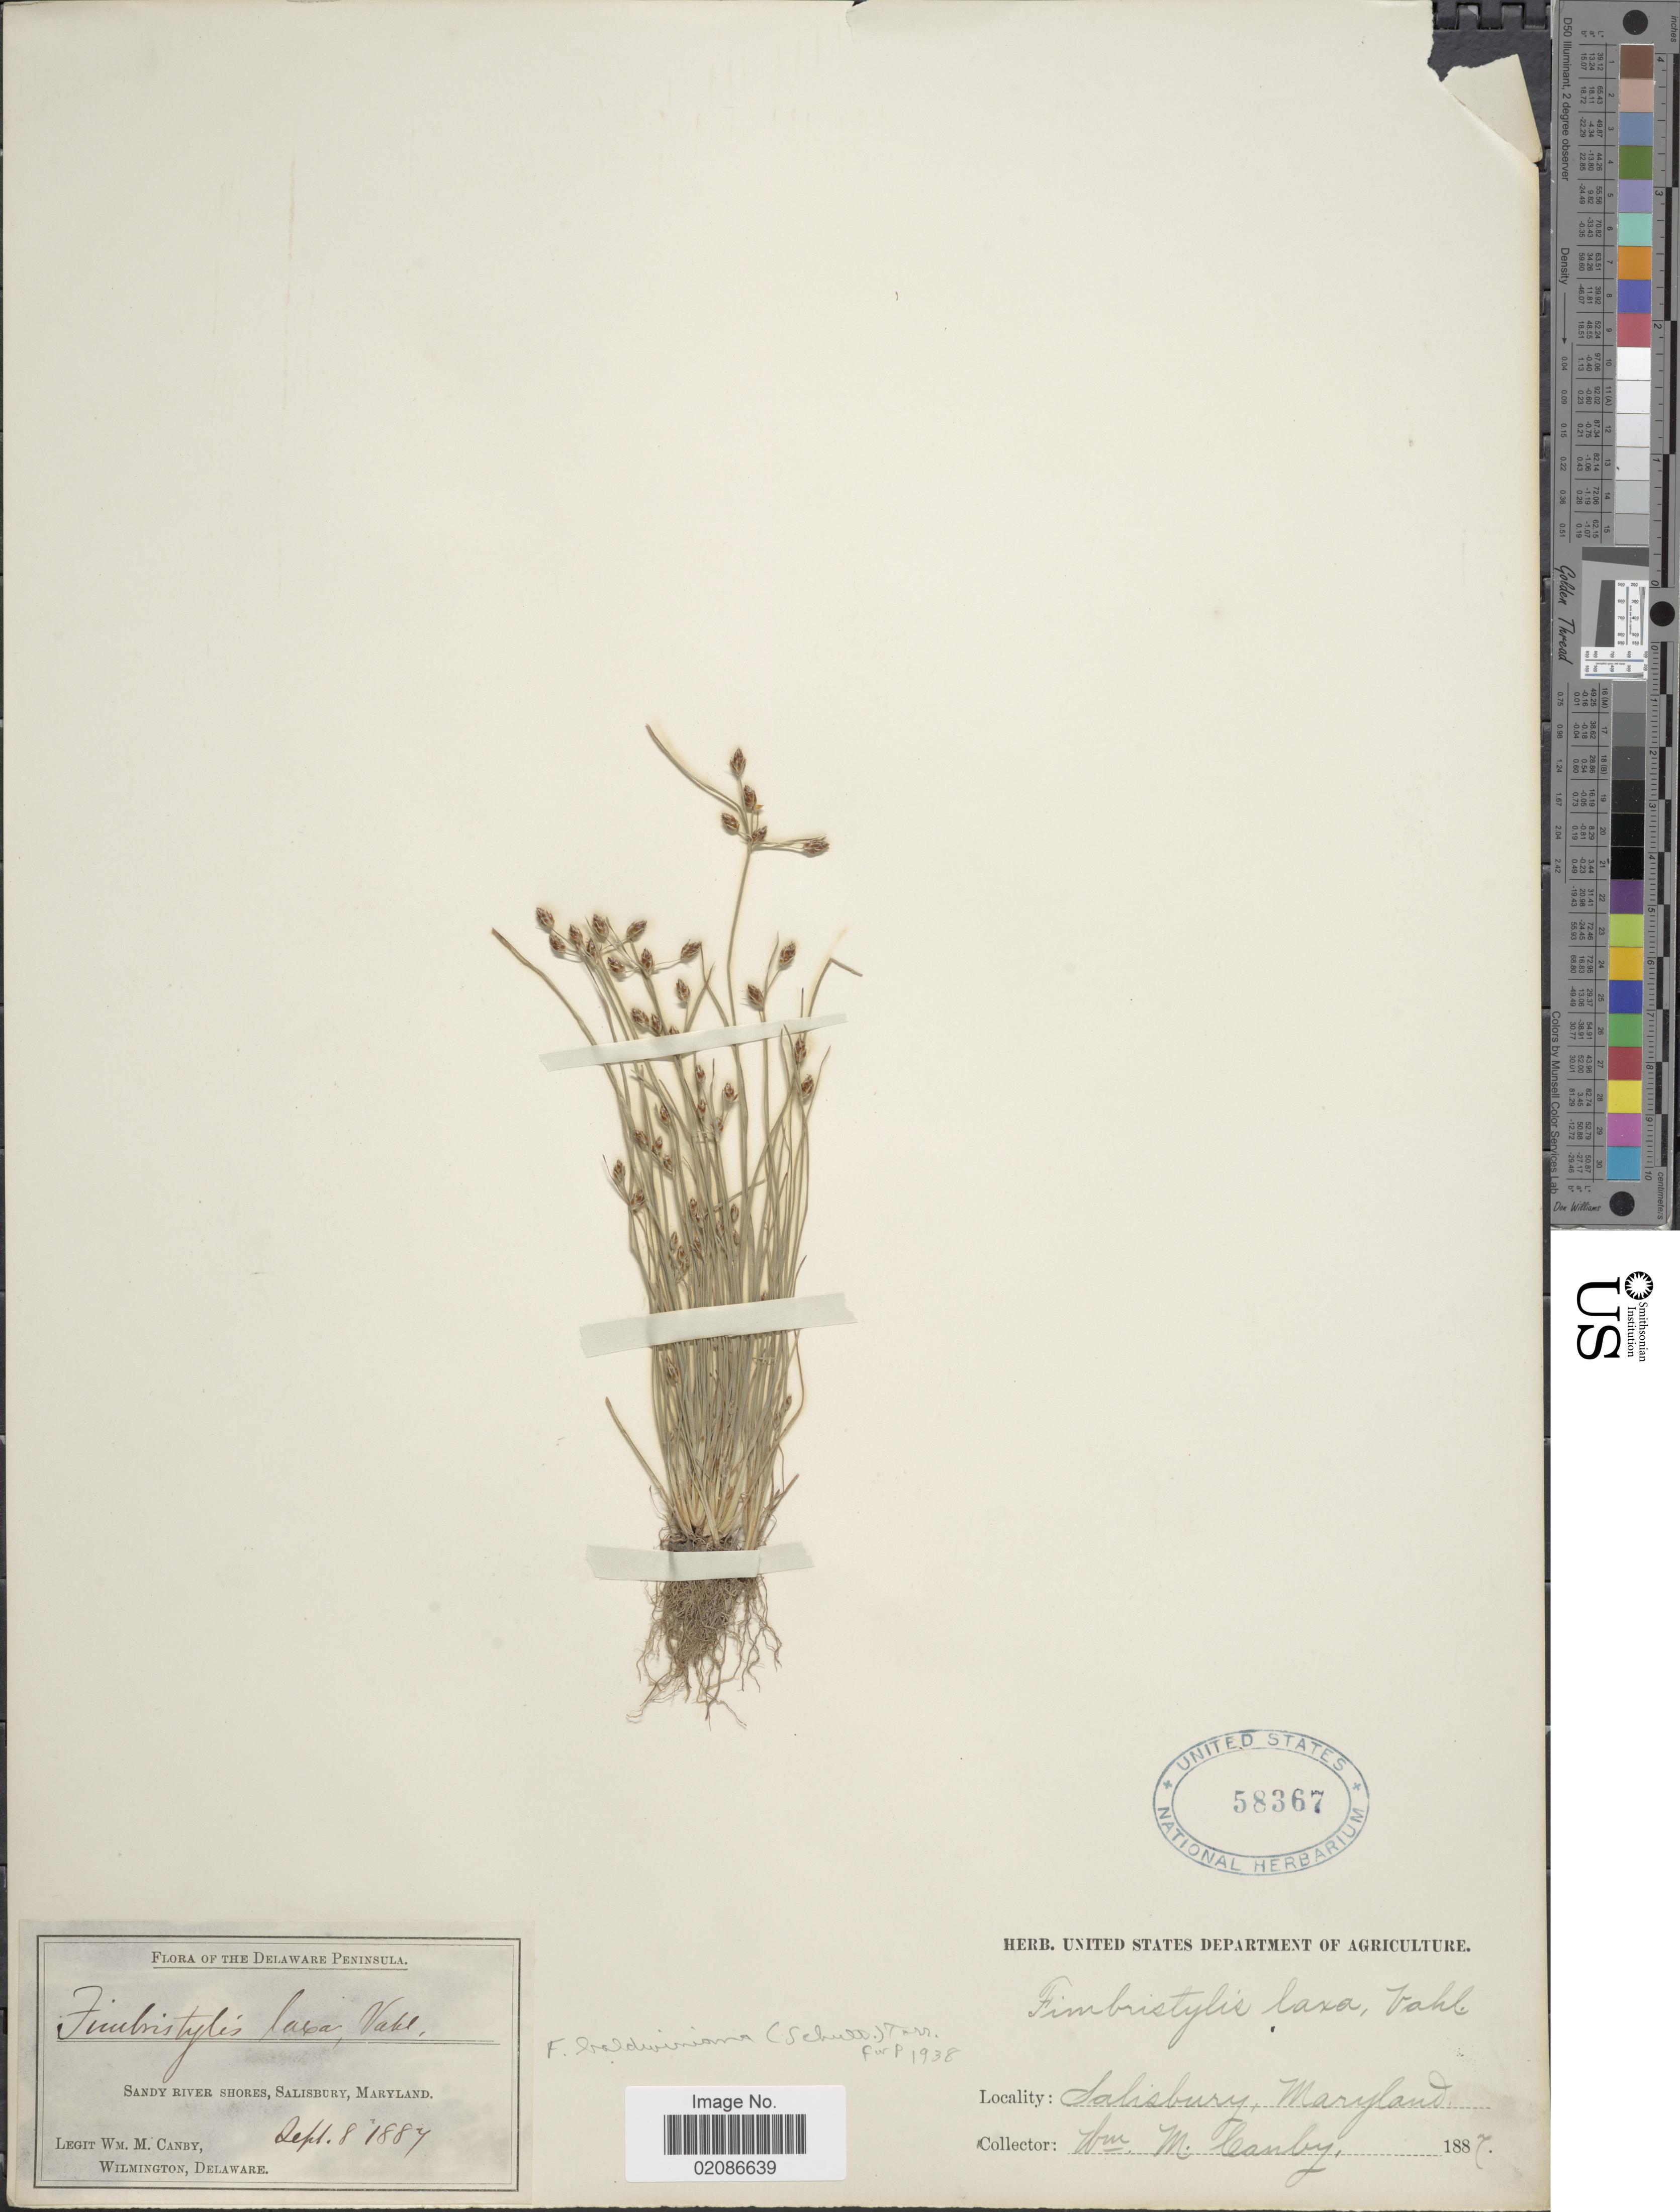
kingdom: Plantae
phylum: Tracheophyta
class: Liliopsida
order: Poales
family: Cyperaceae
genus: Fimbristylis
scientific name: Fimbristylis dichotoma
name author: (L.) Vahl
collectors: W. M. Canby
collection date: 1887-09-08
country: United States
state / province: Maryland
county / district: Wicomico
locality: The Delaware Peninsula. Sandy river shores, Salisbury, Maryland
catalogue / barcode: US 58367